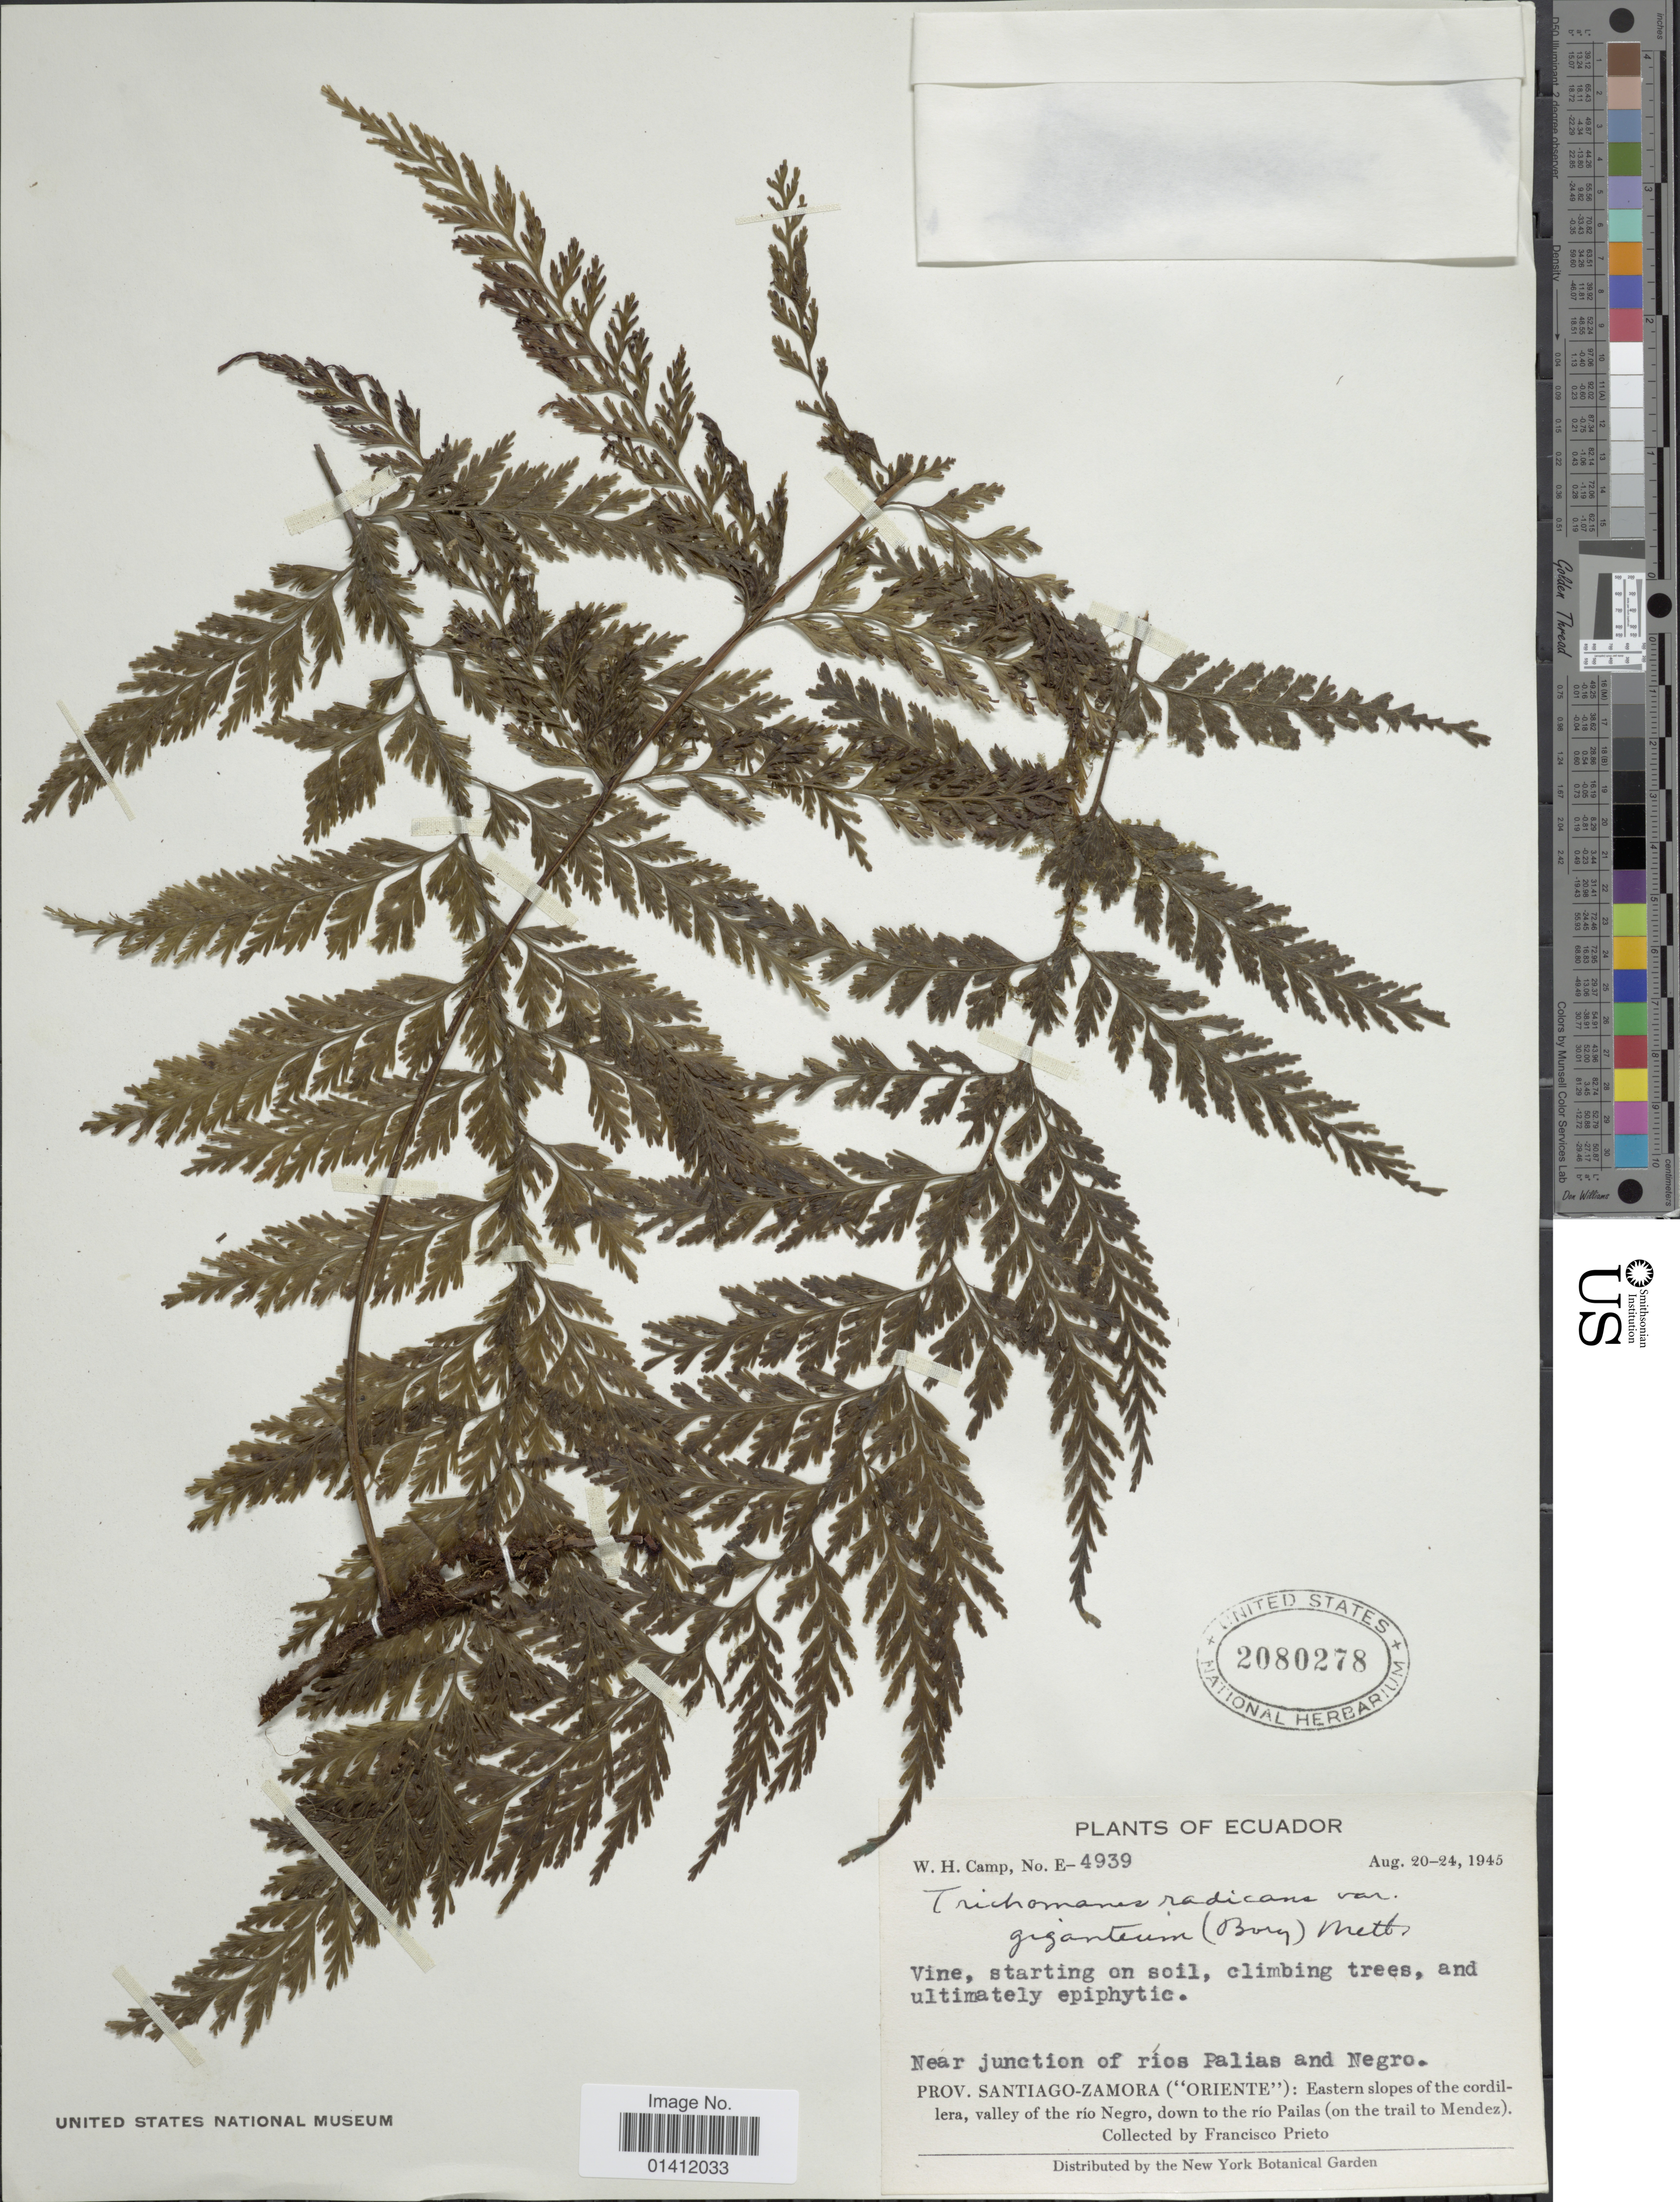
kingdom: Plantae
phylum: Tracheophyta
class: Polypodiopsida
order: Hymenophyllales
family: Hymenophyllaceae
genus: Vandenboschia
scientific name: Vandenboschia radicans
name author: (Sw.) Copel.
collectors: W. H. Camp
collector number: E-4939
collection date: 1945-08-20/1945-08-24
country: Ecuador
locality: Near junction of rios Palias and Negro. Prov. Santiago-Zamora ('Oriente'): Eastern slopes of the cordillera, valley of the rio Negro, down to the rio Pailas (on the trail to Mendez).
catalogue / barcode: US 2080278